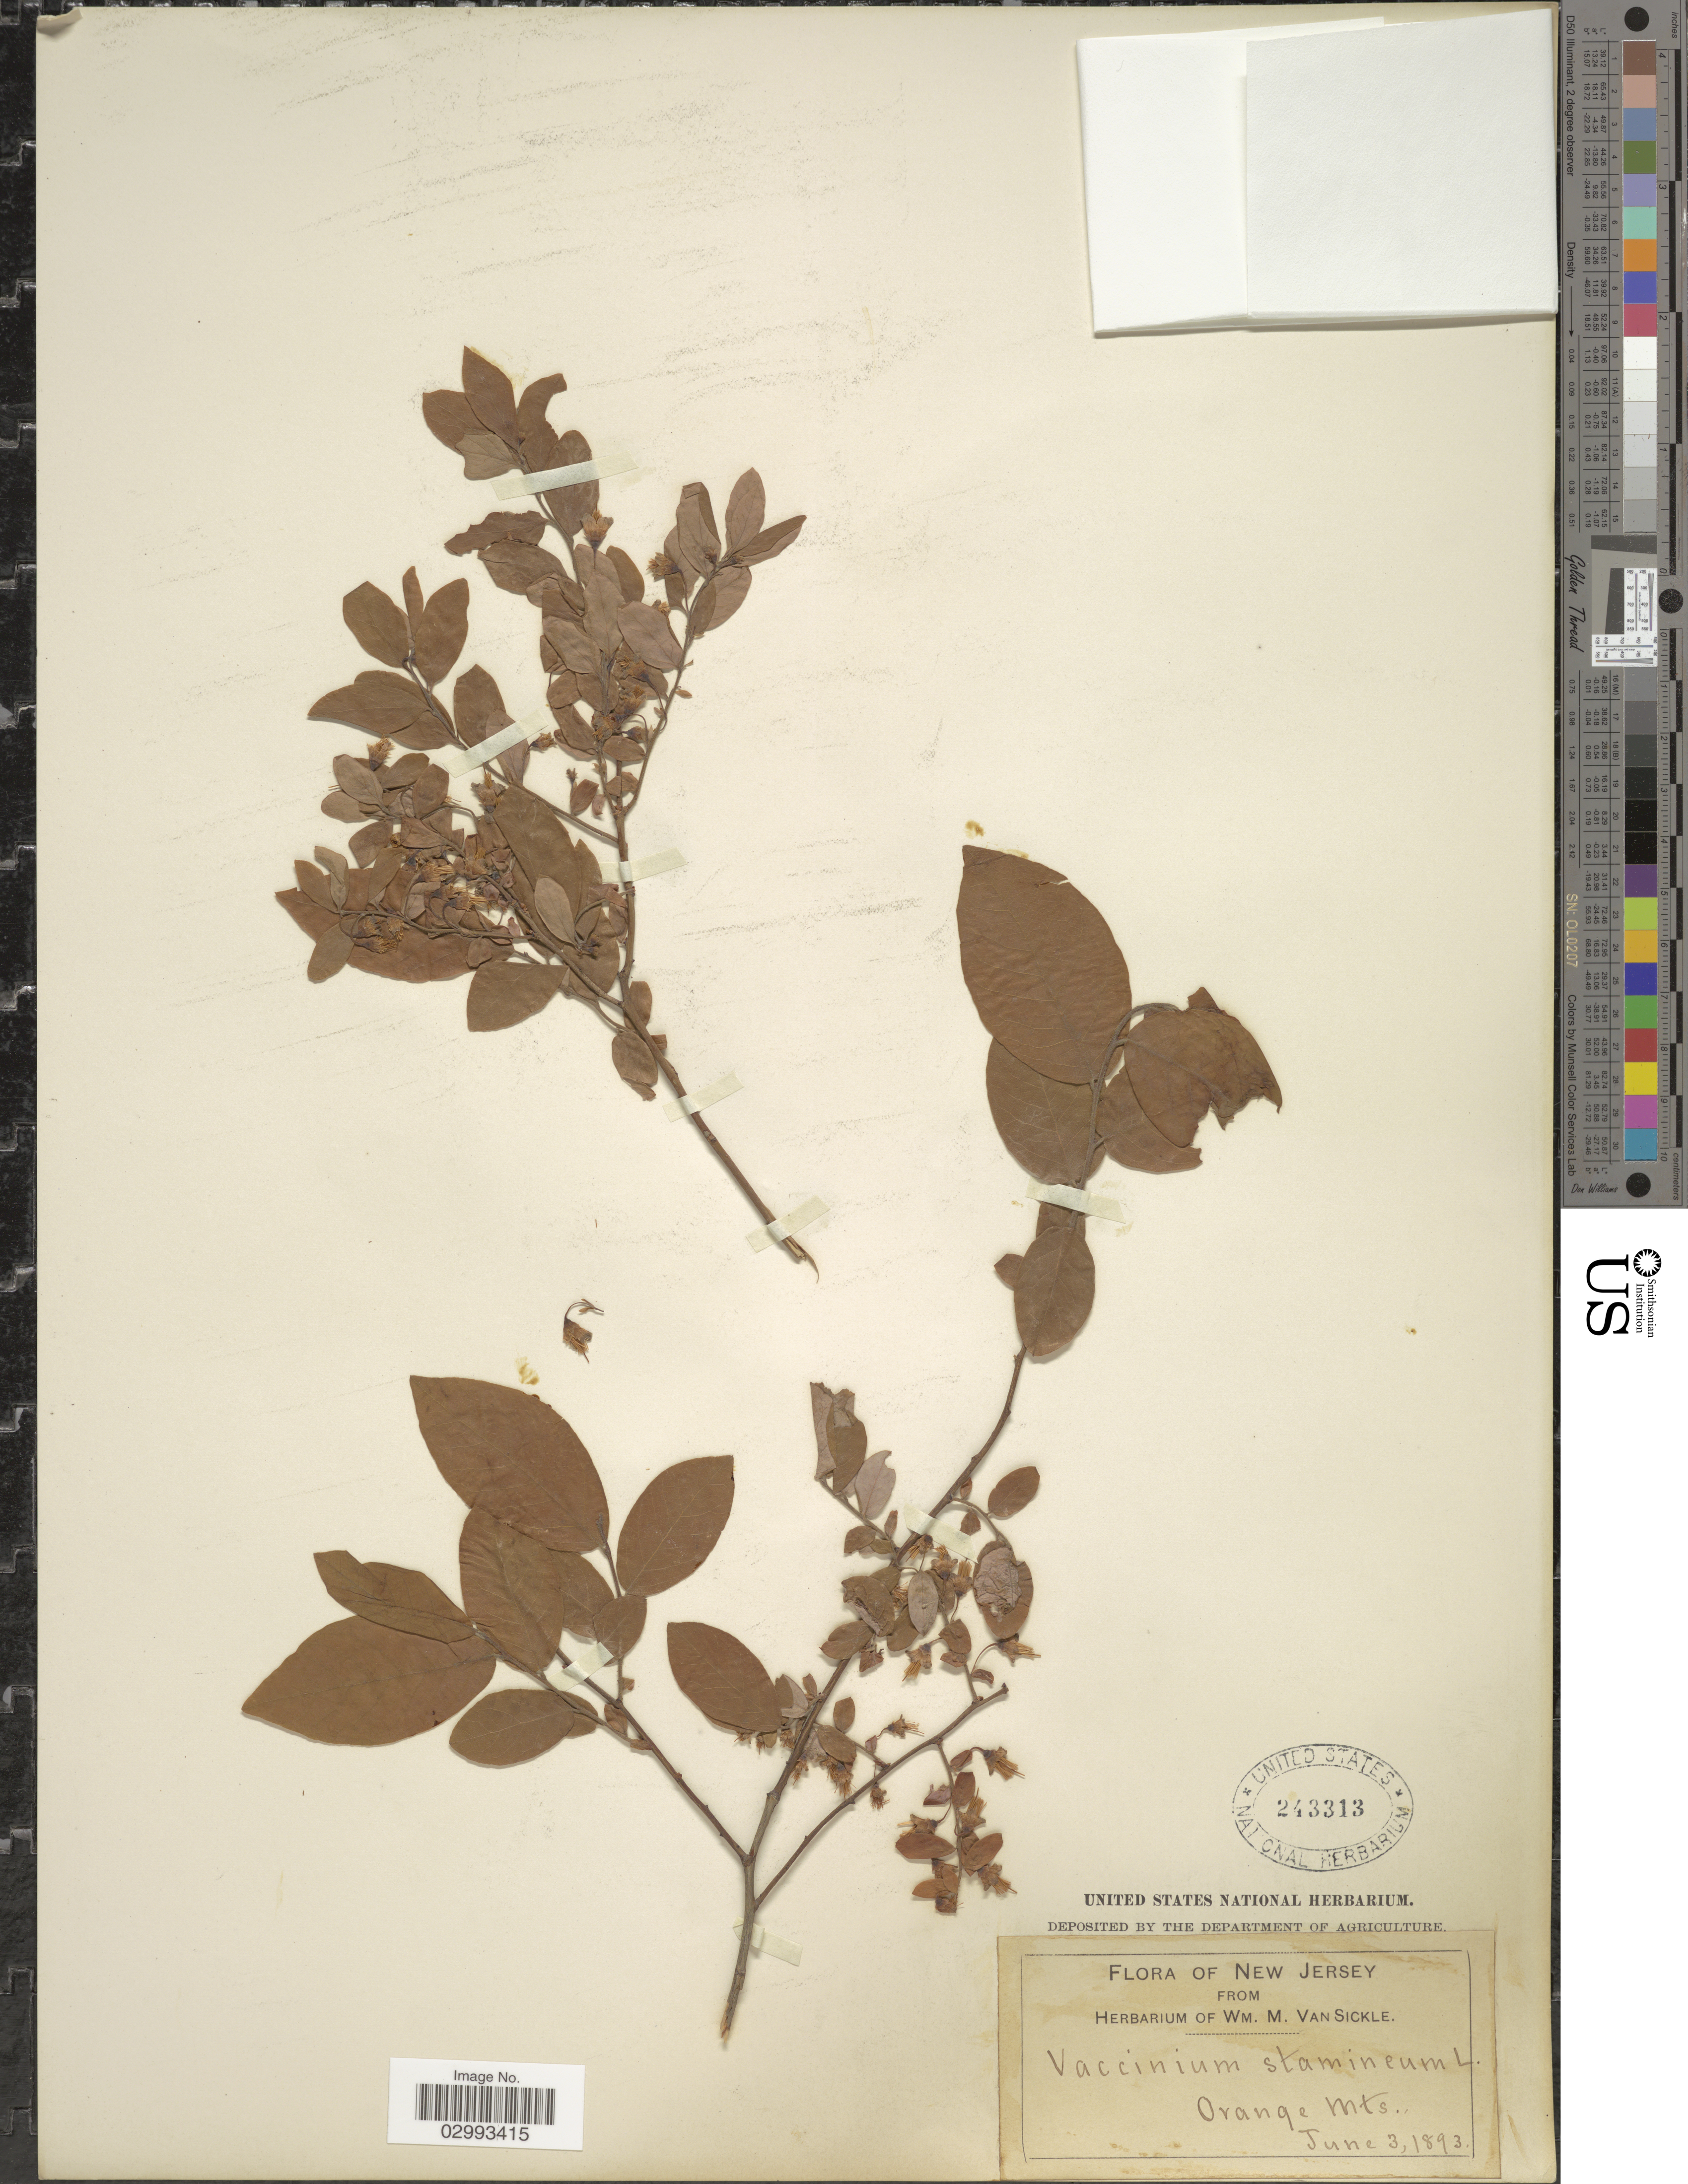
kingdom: Plantae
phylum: Tracheophyta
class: Magnoliopsida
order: Ericales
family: Ericaceae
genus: Polycodium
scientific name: Polycodium stamineum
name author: (L.) Greene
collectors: W. M. Van Sickle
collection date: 1893-06-03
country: United States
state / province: New Jersey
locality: Orange Mts.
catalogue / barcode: US 243313